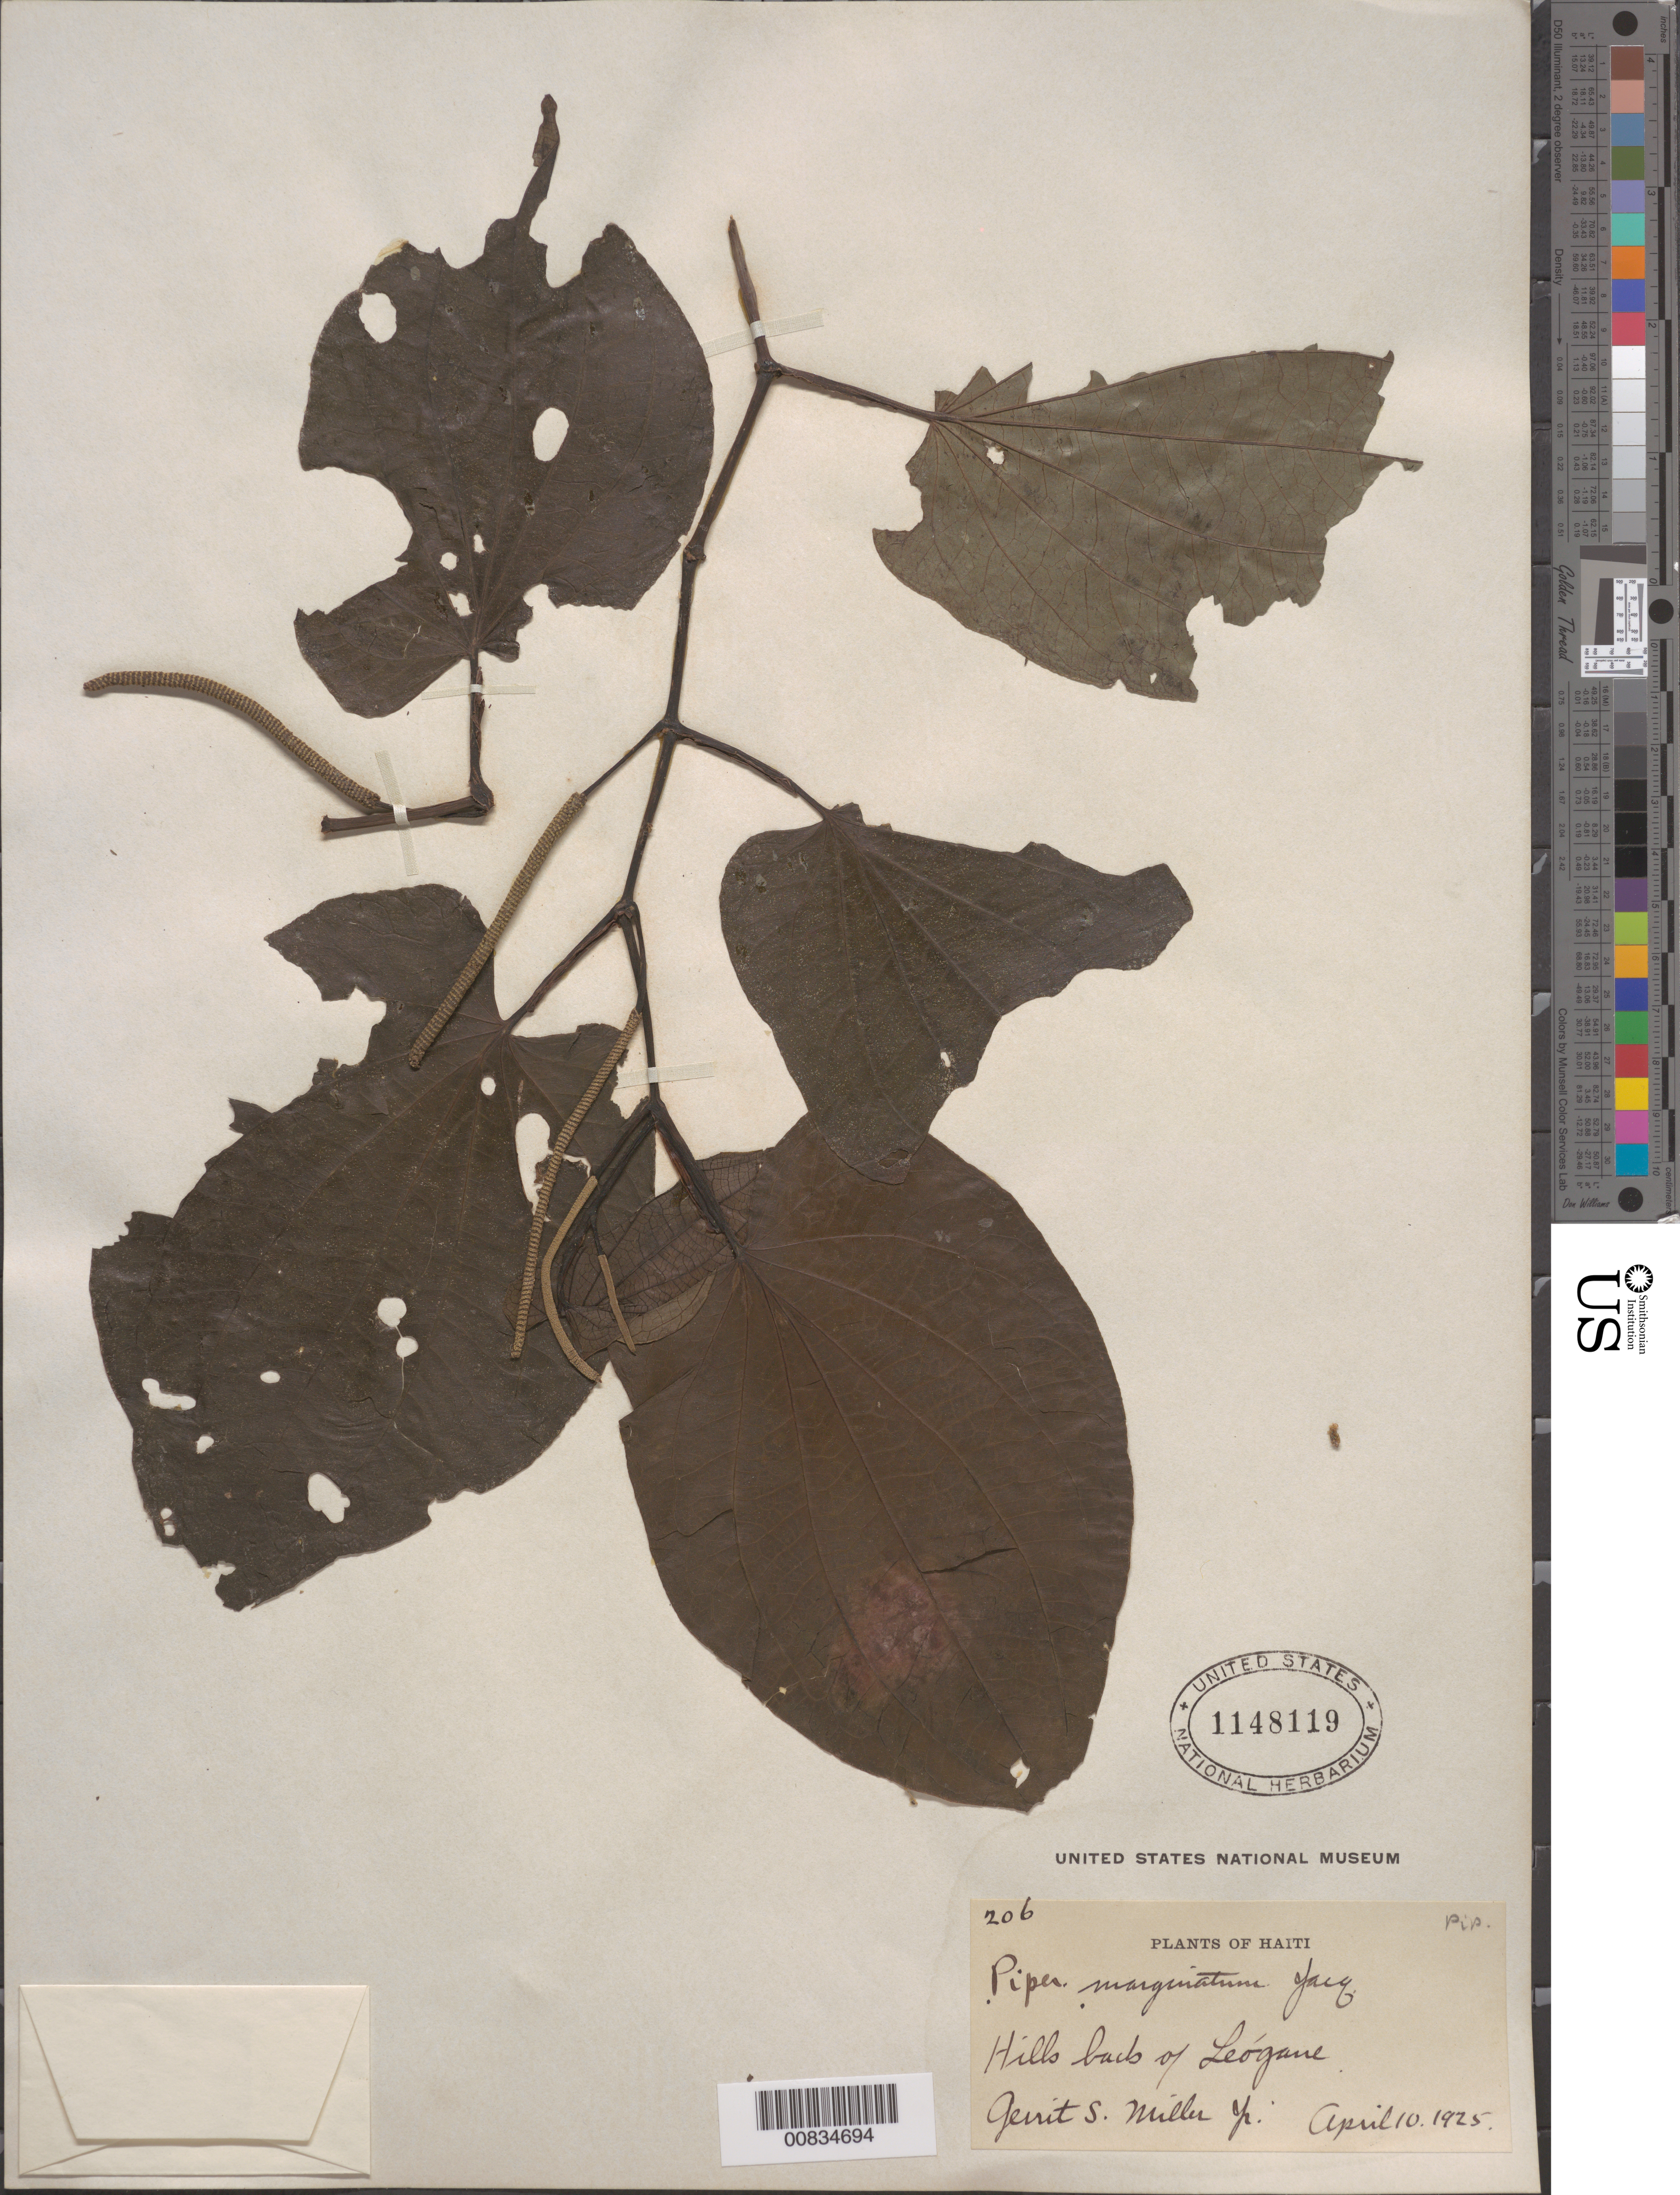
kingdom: Plantae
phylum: Tracheophyta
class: Magnoliopsida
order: Piperales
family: Piperaceae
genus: Piper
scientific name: Piper marginatum var. domatiiferum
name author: Trel.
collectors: G. S. Miller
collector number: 206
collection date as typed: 10 Apr 1925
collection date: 1925-04-10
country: Haiti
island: Hispaniola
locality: Hills back of Leógane.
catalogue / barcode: US 1148119